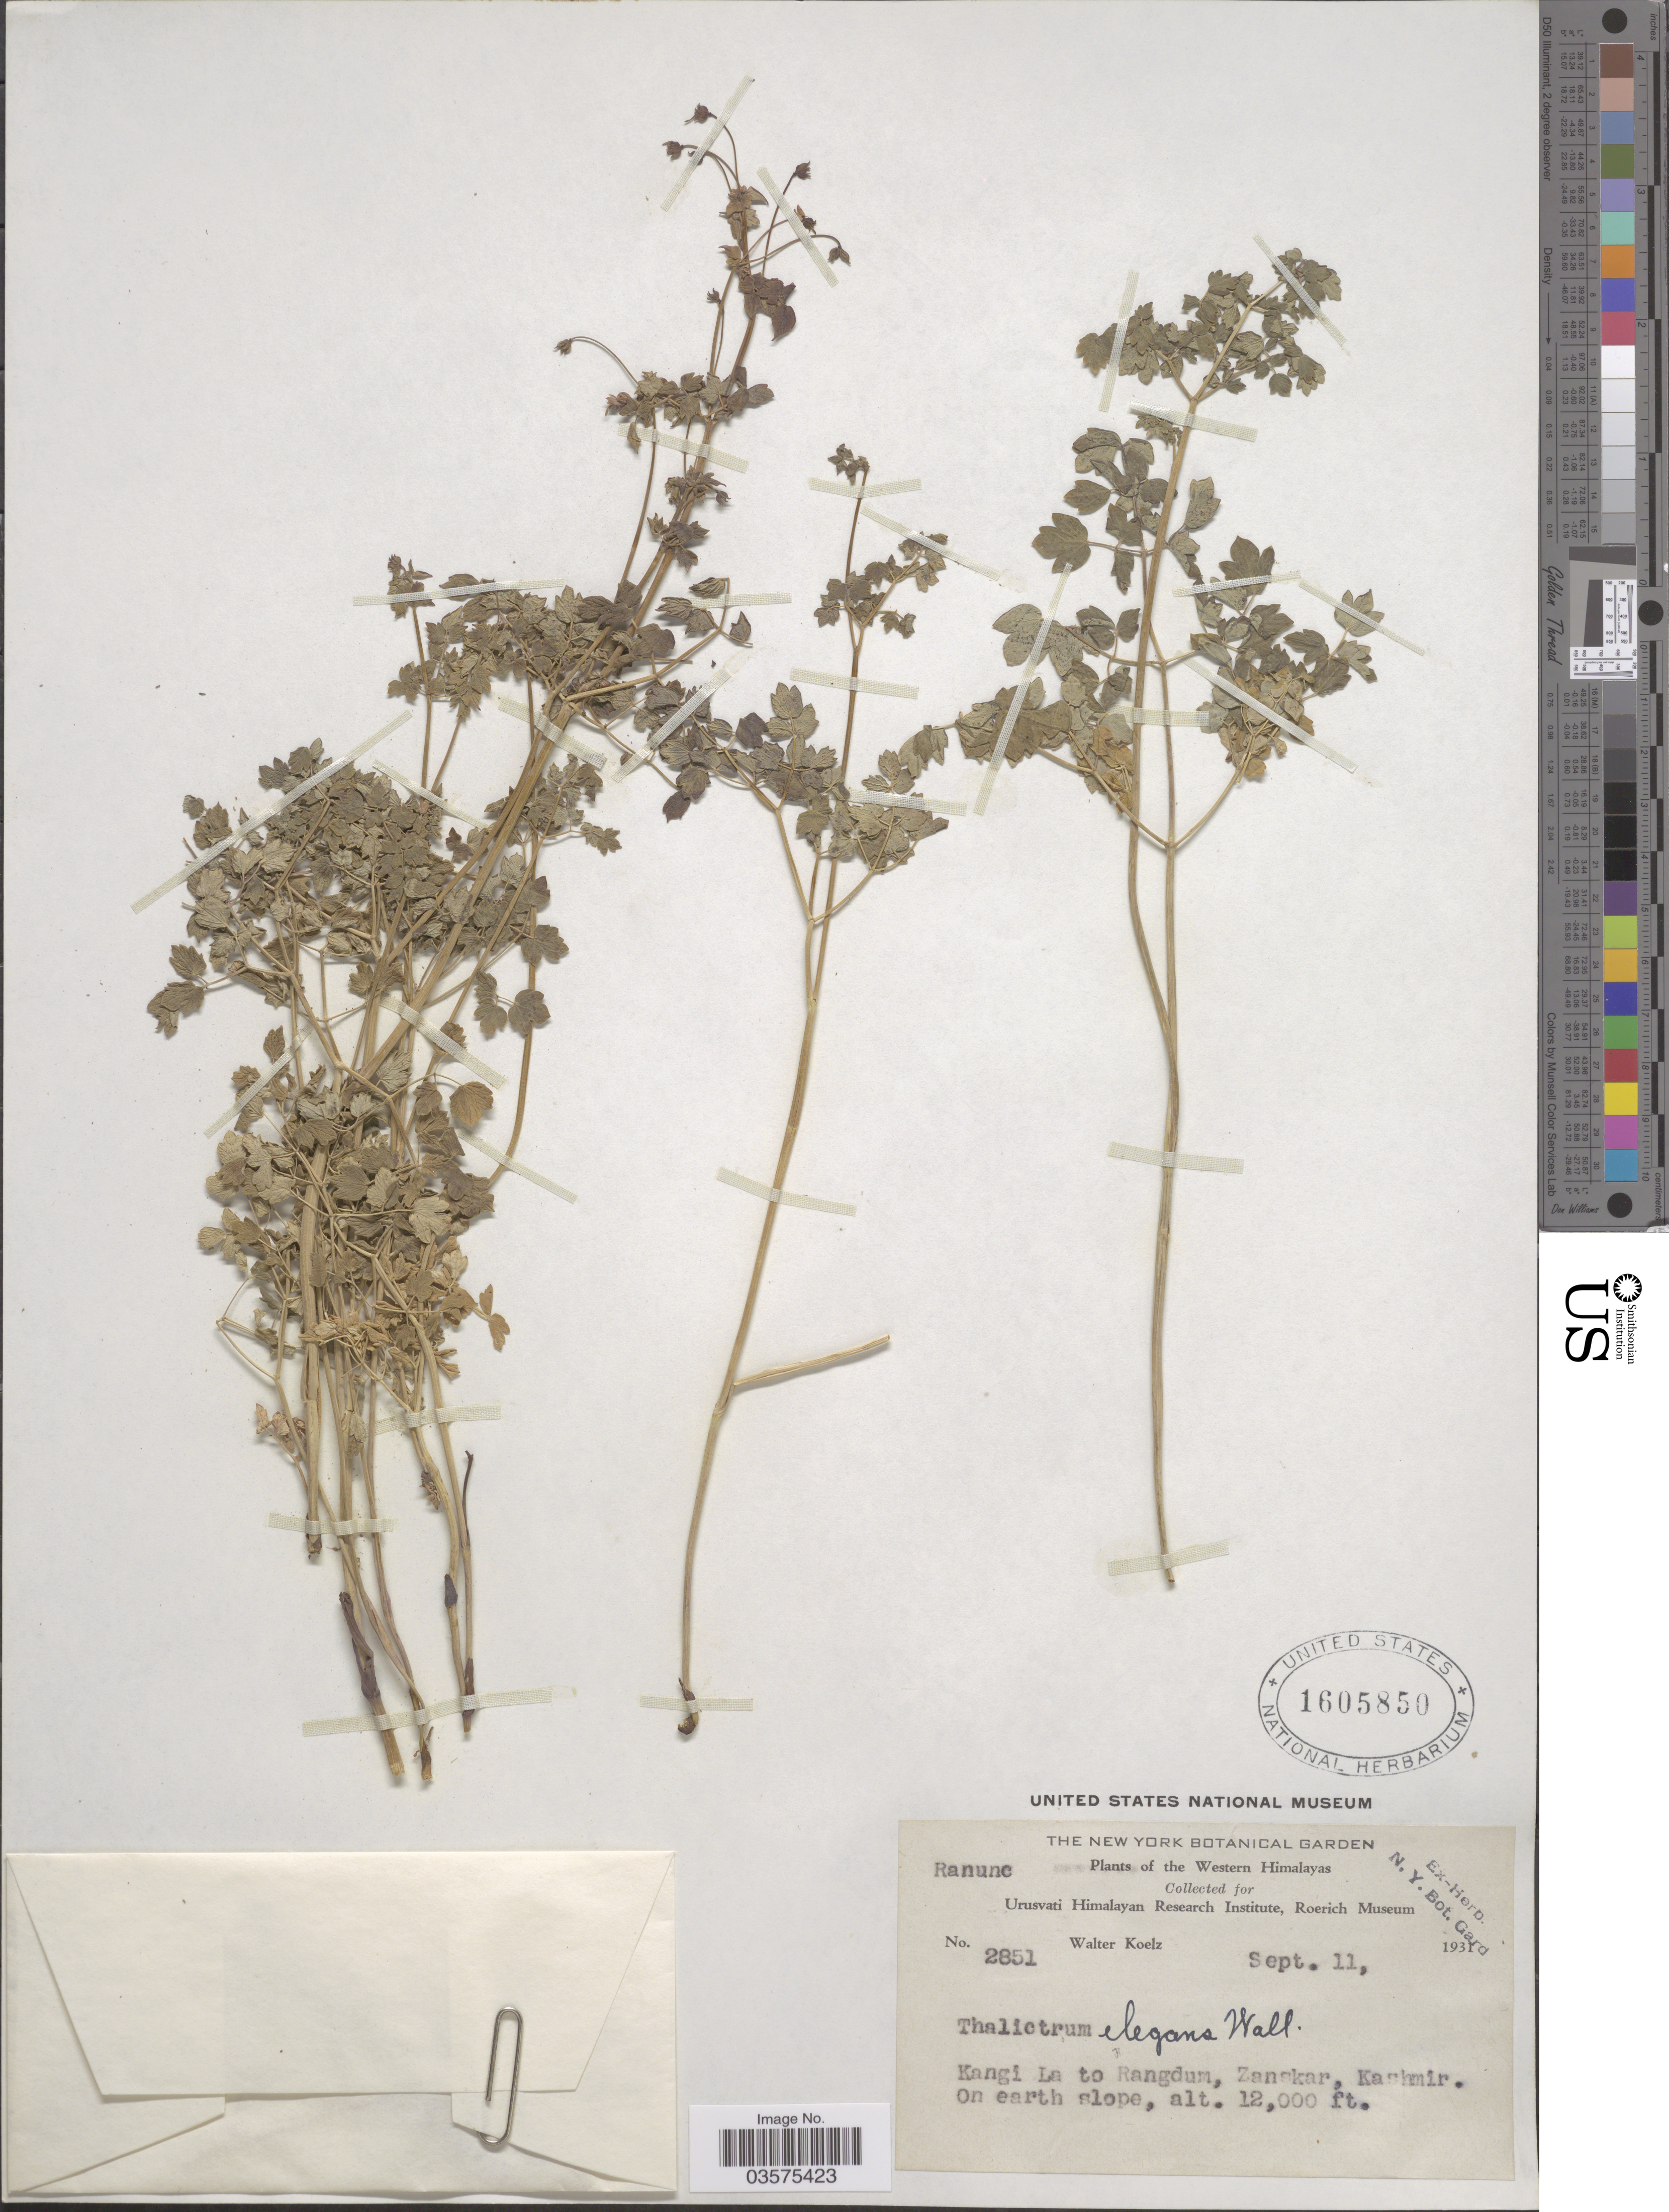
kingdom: Plantae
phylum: Tracheophyta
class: Magnoliopsida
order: Ranunculales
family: Ranunculaceae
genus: Thalictrum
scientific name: Thalictrum elegans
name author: Wall. ex Royle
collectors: W. N. Koelz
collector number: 2851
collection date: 1931-09-11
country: India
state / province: Jammu and Kashmir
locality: Western Himalayas. Kangi La to Rangdum, Zanskar, Kashmir.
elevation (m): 3658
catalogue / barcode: US 1605850